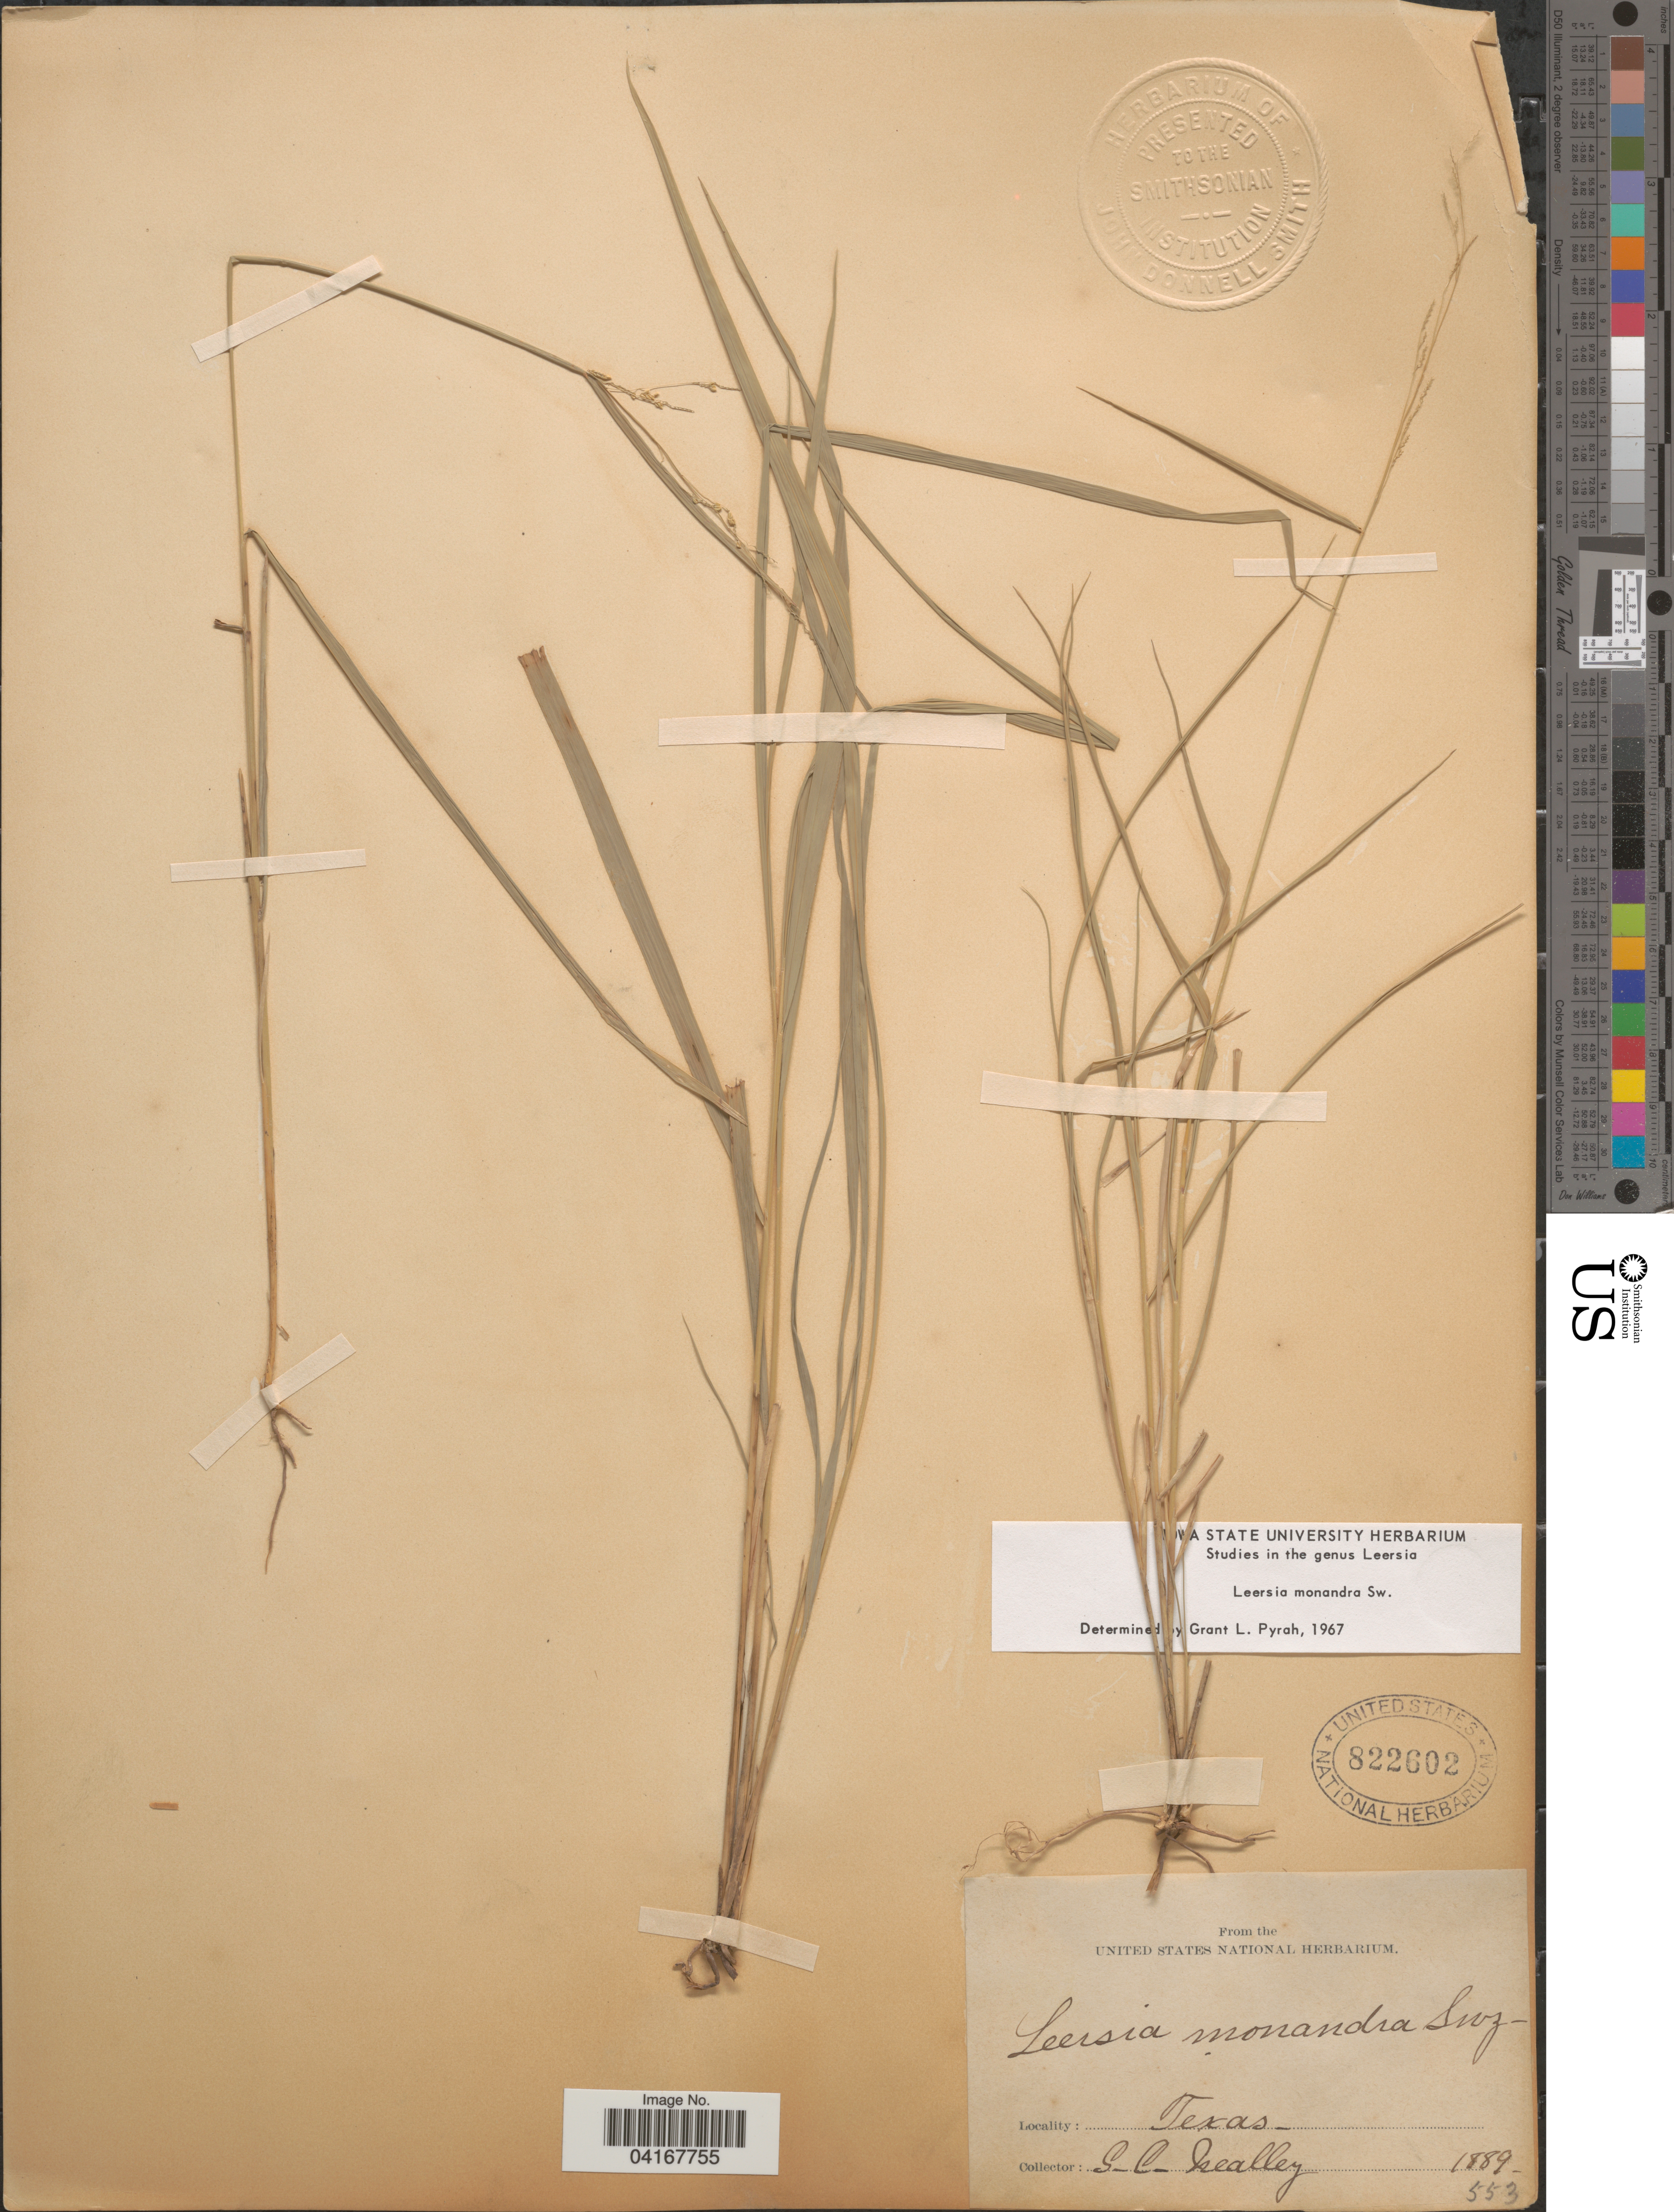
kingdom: Plantae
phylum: Tracheophyta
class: Liliopsida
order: Poales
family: Poaceae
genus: Leersia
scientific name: Leersia monandra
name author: Sw.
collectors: G. C. Nealley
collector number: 552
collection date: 1889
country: United States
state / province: Texas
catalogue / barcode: US 822602